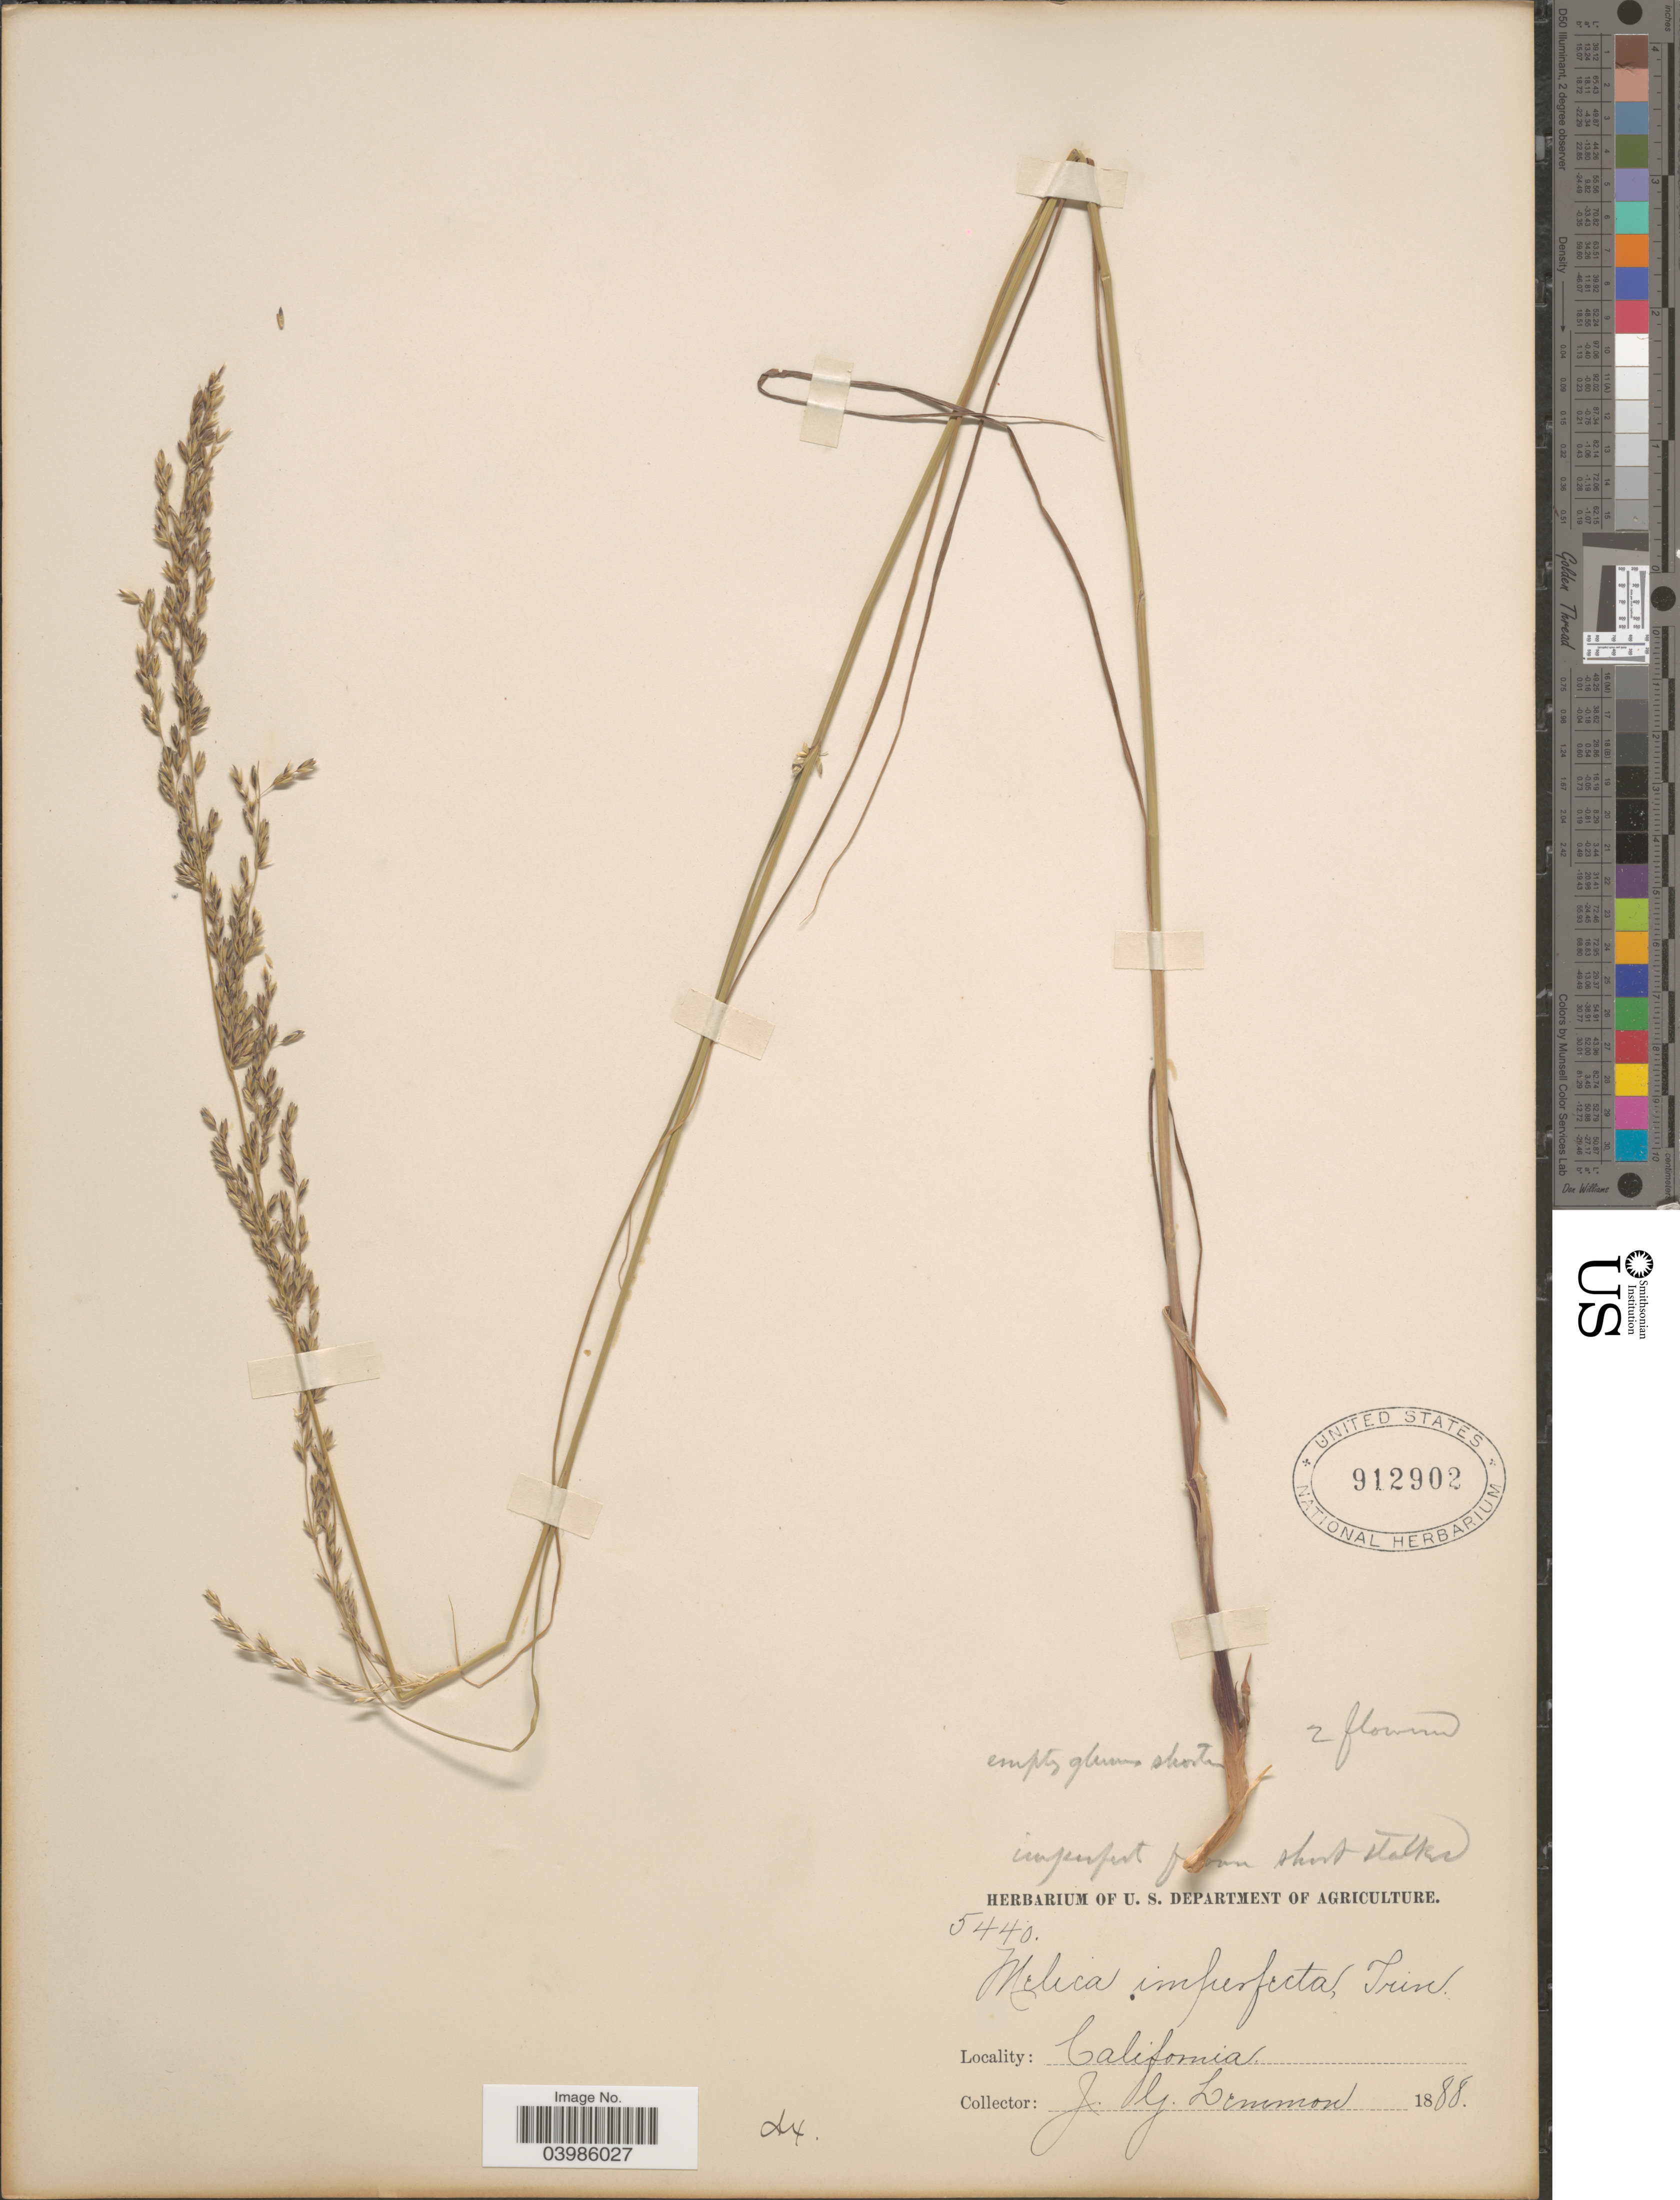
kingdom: Plantae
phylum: Tracheophyta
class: Liliopsida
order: Poales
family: Poaceae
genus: Melica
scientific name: Melica imperfecta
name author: Trin.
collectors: J. Lemmon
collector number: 5440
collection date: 1888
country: United States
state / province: California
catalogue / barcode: US 912902